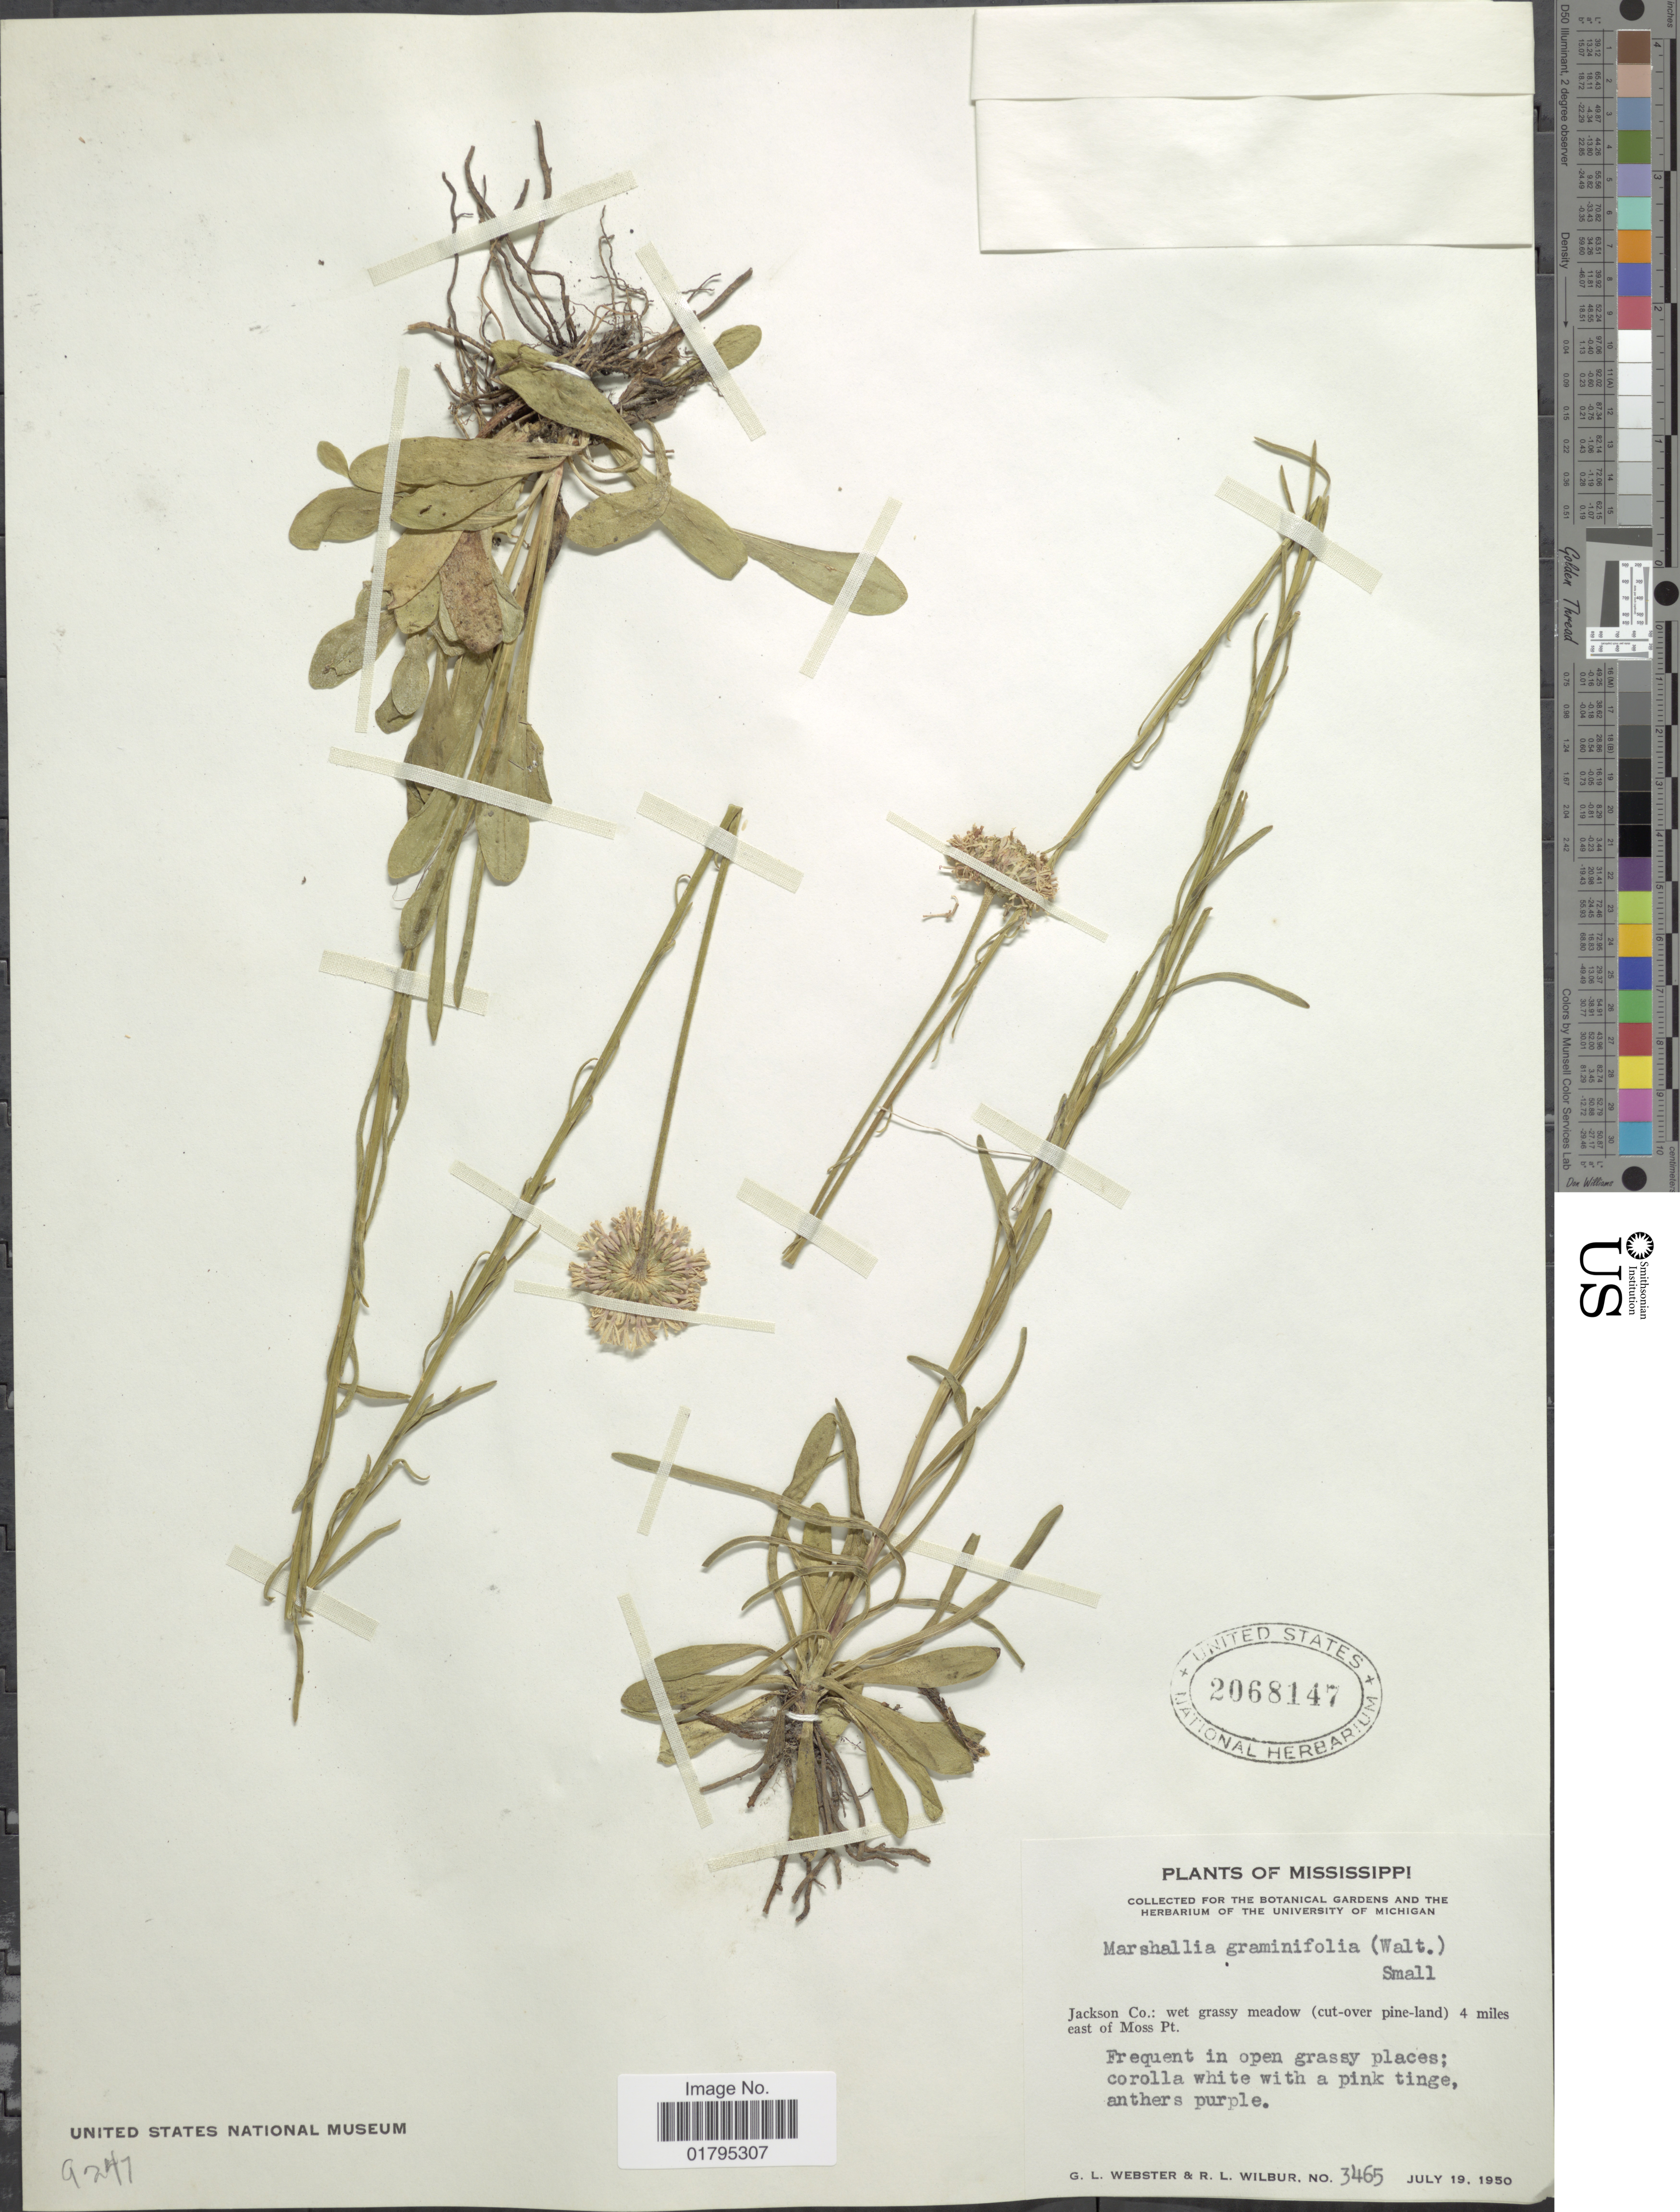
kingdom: Plantae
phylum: Tracheophyta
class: Magnoliopsida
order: Asterales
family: Asteraceae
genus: Marshallia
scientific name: Marshallia graminifolia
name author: (Walter) Small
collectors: G. L. Webster & R. L. Wilbur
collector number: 3465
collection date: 1950-07-19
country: United States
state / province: Mississippi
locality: Jackson Co. : Wet grassy meadow )vut over pine-land) 4 miles east of Moss Pt.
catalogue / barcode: US 2068147